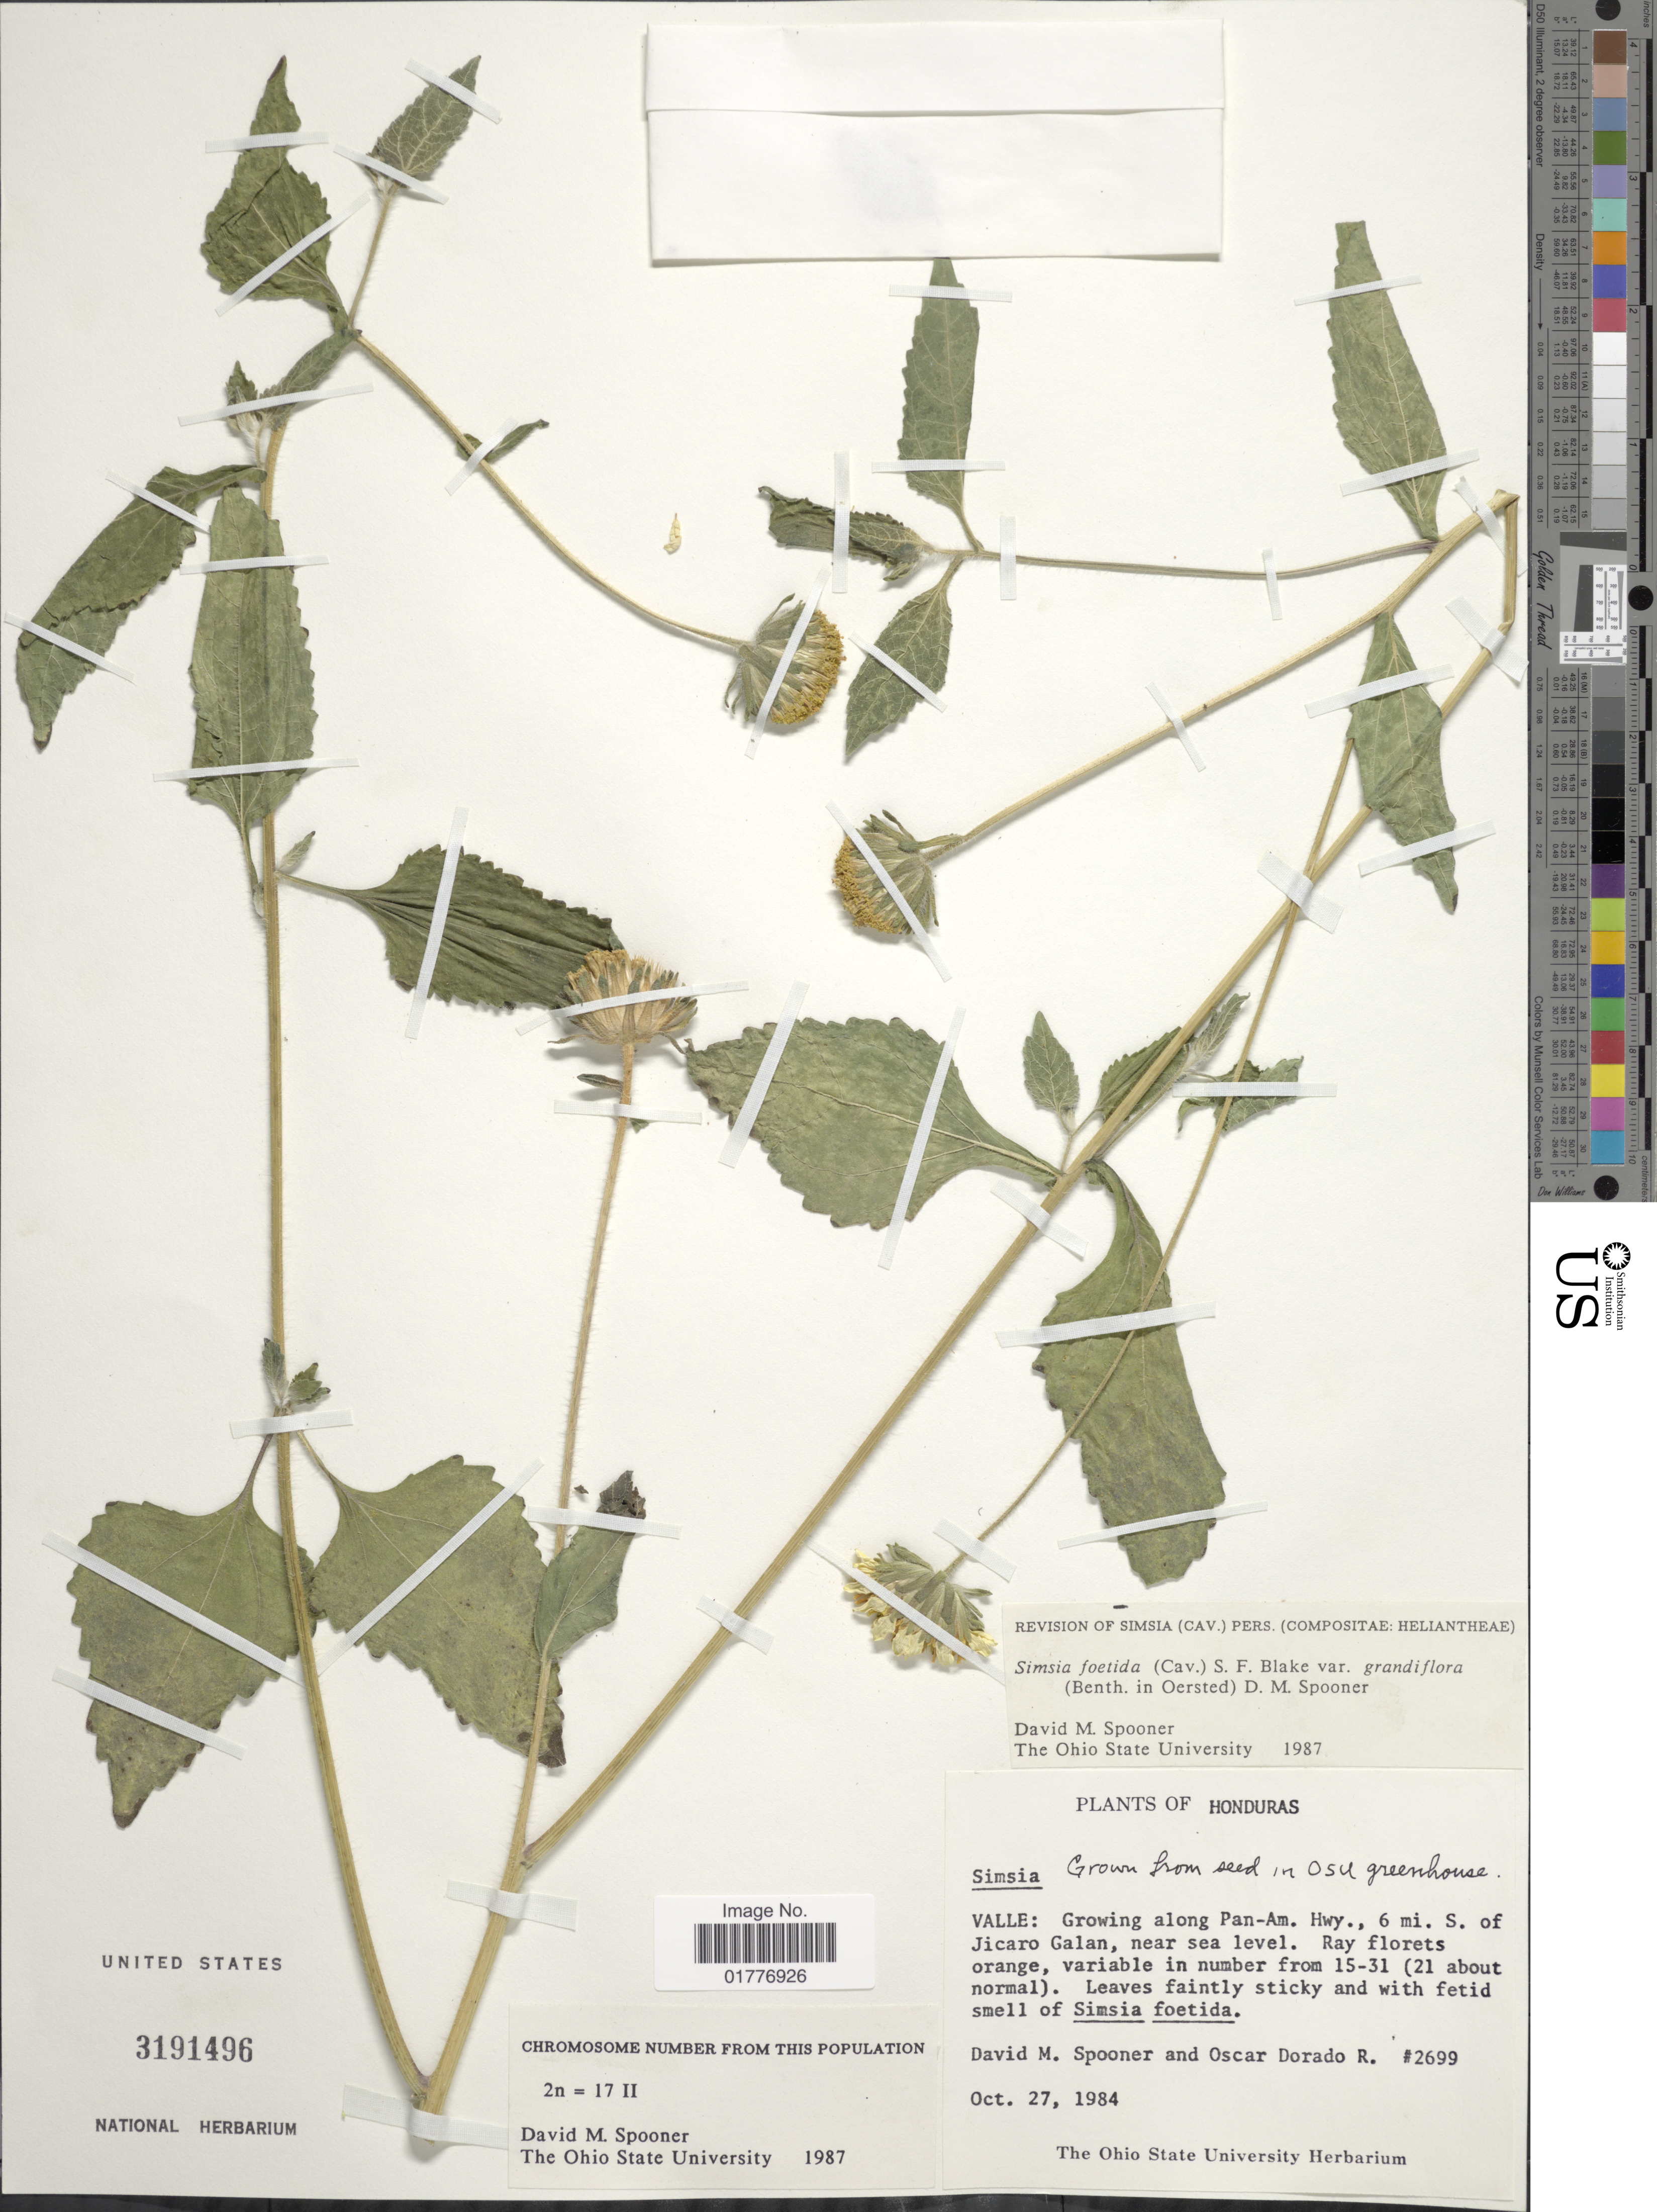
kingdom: Plantae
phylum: Tracheophyta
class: Magnoliopsida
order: Asterales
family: Asteraceae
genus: Simsia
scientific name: Simsia foetida var. grandiflora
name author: (Benth.) D.M. Spooner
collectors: D. Spooner & O. R. Dorado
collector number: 2699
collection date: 1984-10-27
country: Honduras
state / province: Valle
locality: Valle: Growing along Pan-Am. Hwy., 6 mi. S. of Jicaro Galan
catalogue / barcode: US 3191496